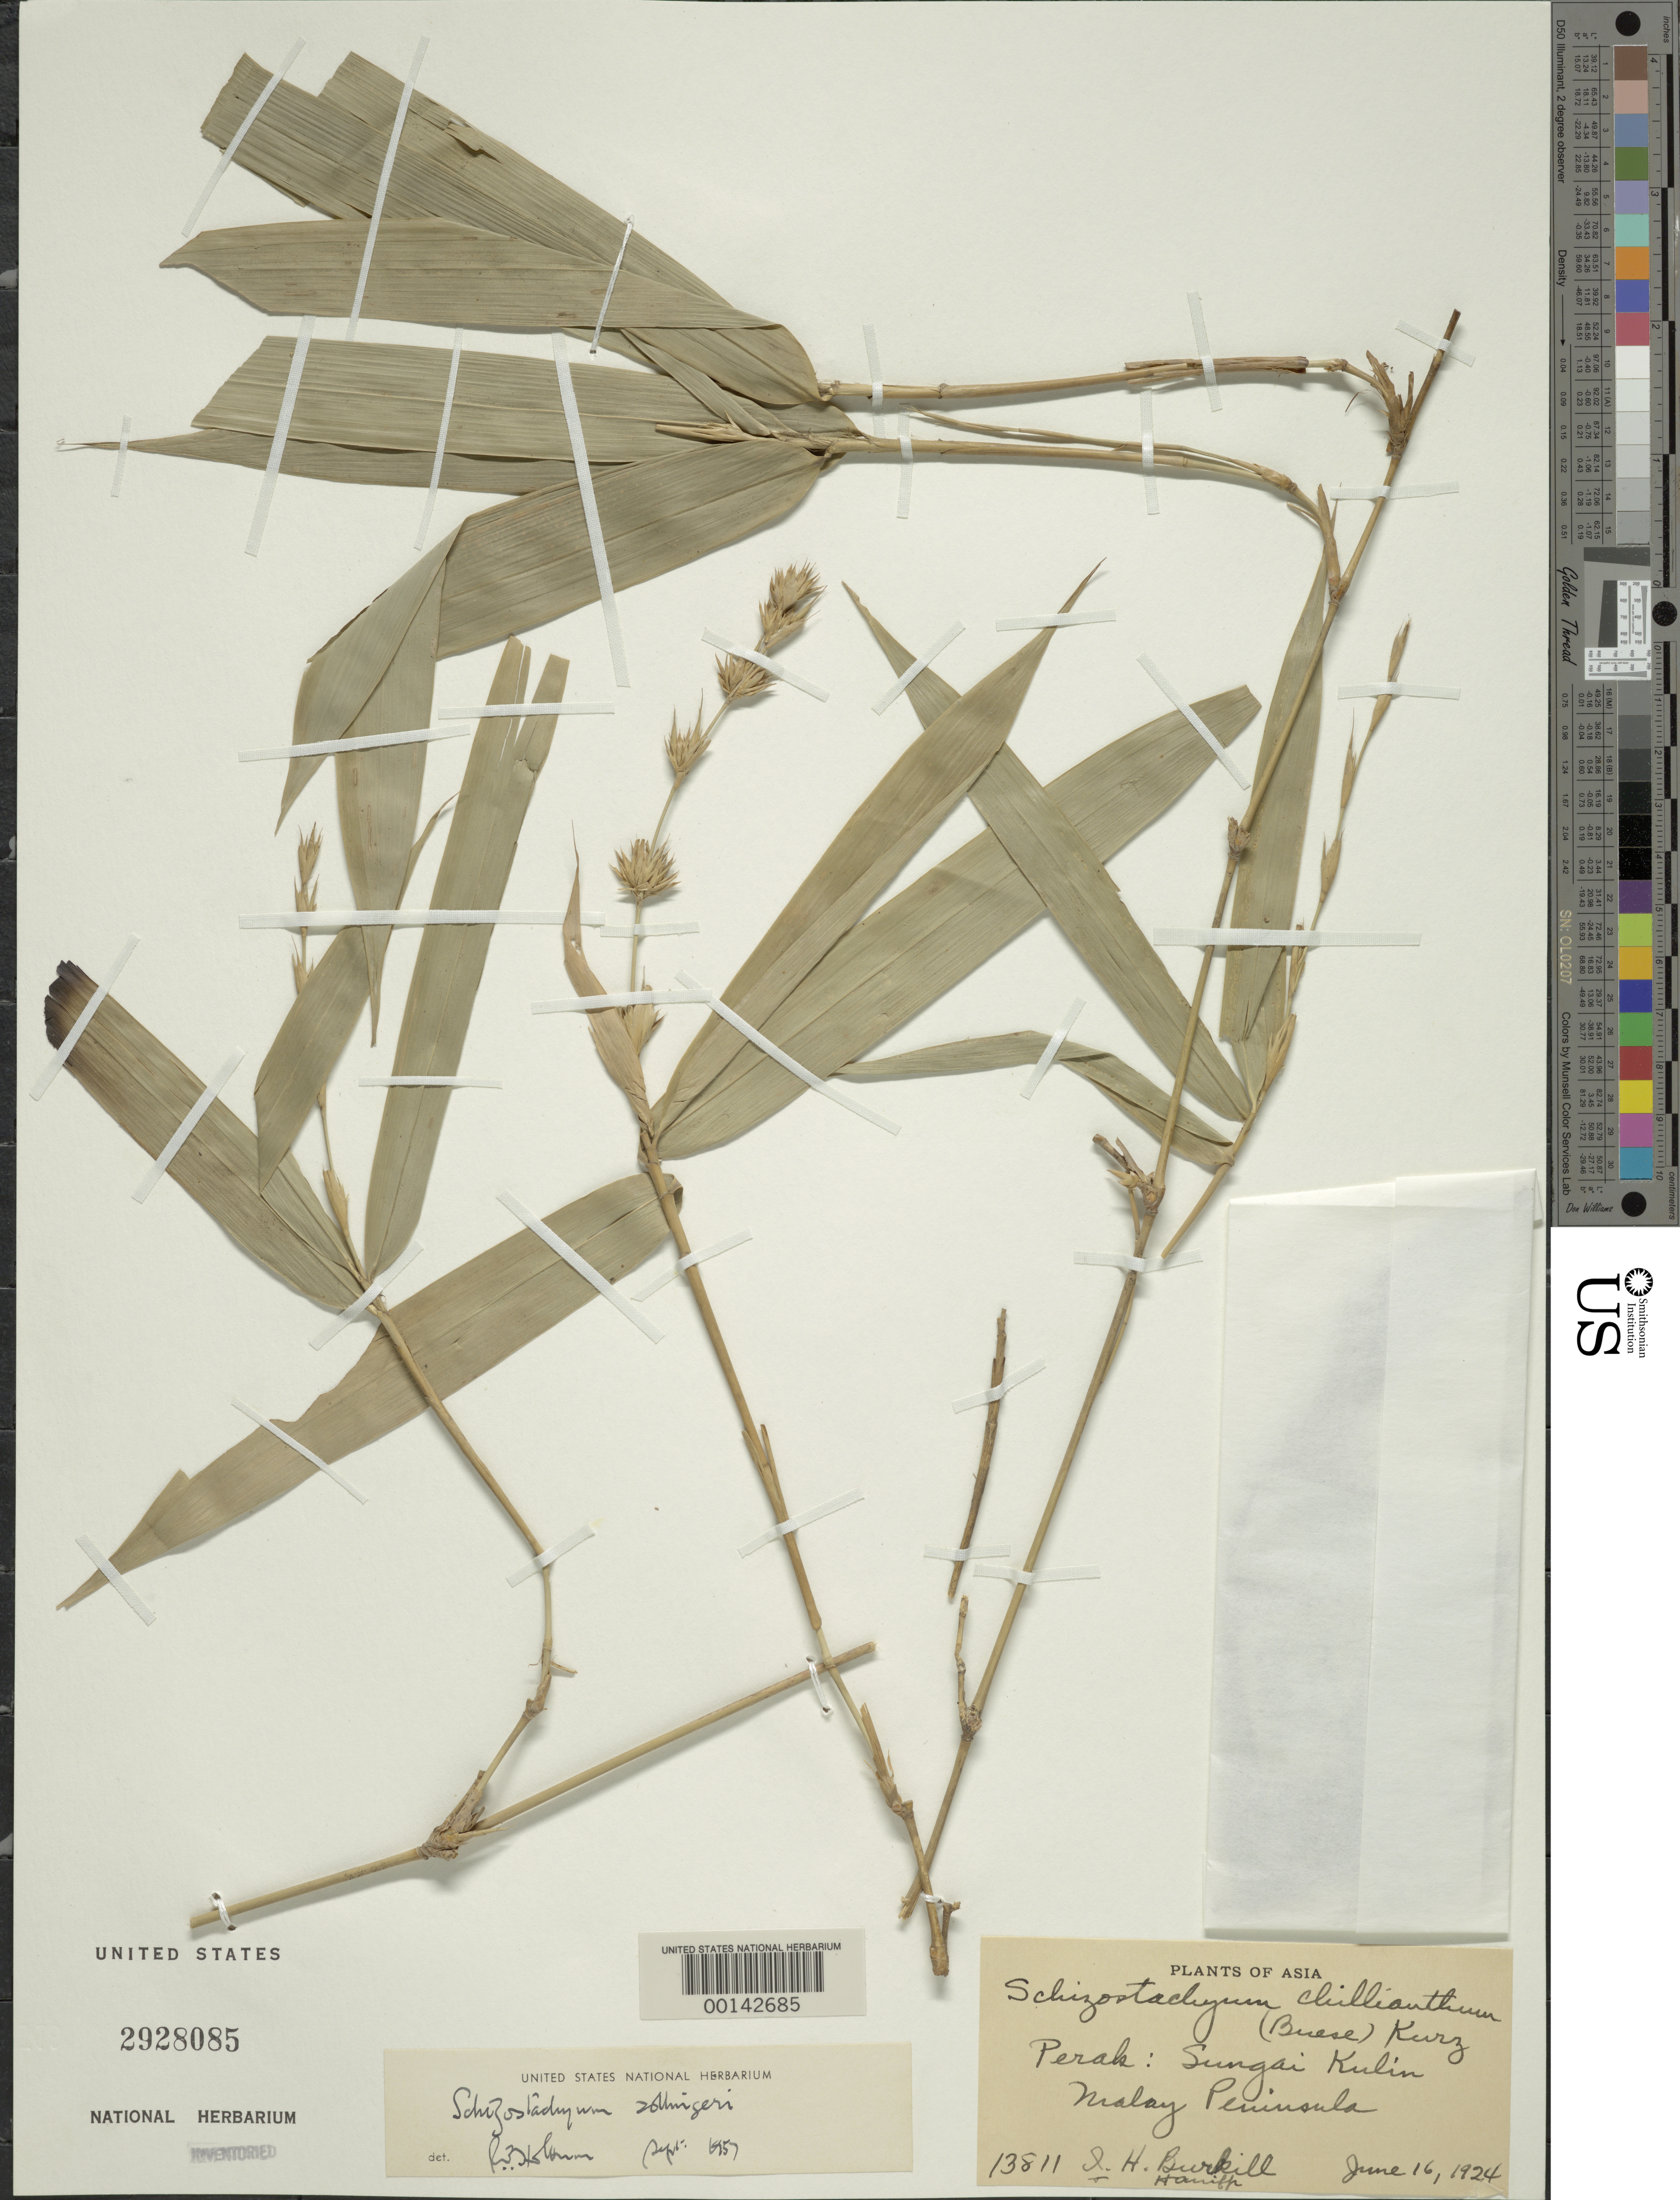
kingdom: Plantae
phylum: Tracheophyta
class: Liliopsida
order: Poales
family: Poaceae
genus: Schizostachyum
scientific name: Schizostachyum zollingeri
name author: Steud.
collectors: I. H. Burkill & -. Hamid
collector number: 13811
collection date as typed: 16 Jun 1924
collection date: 1924-06-16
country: Malaysia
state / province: Perak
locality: Sungai kulin [Malay Peninsula]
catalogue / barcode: US 2928085